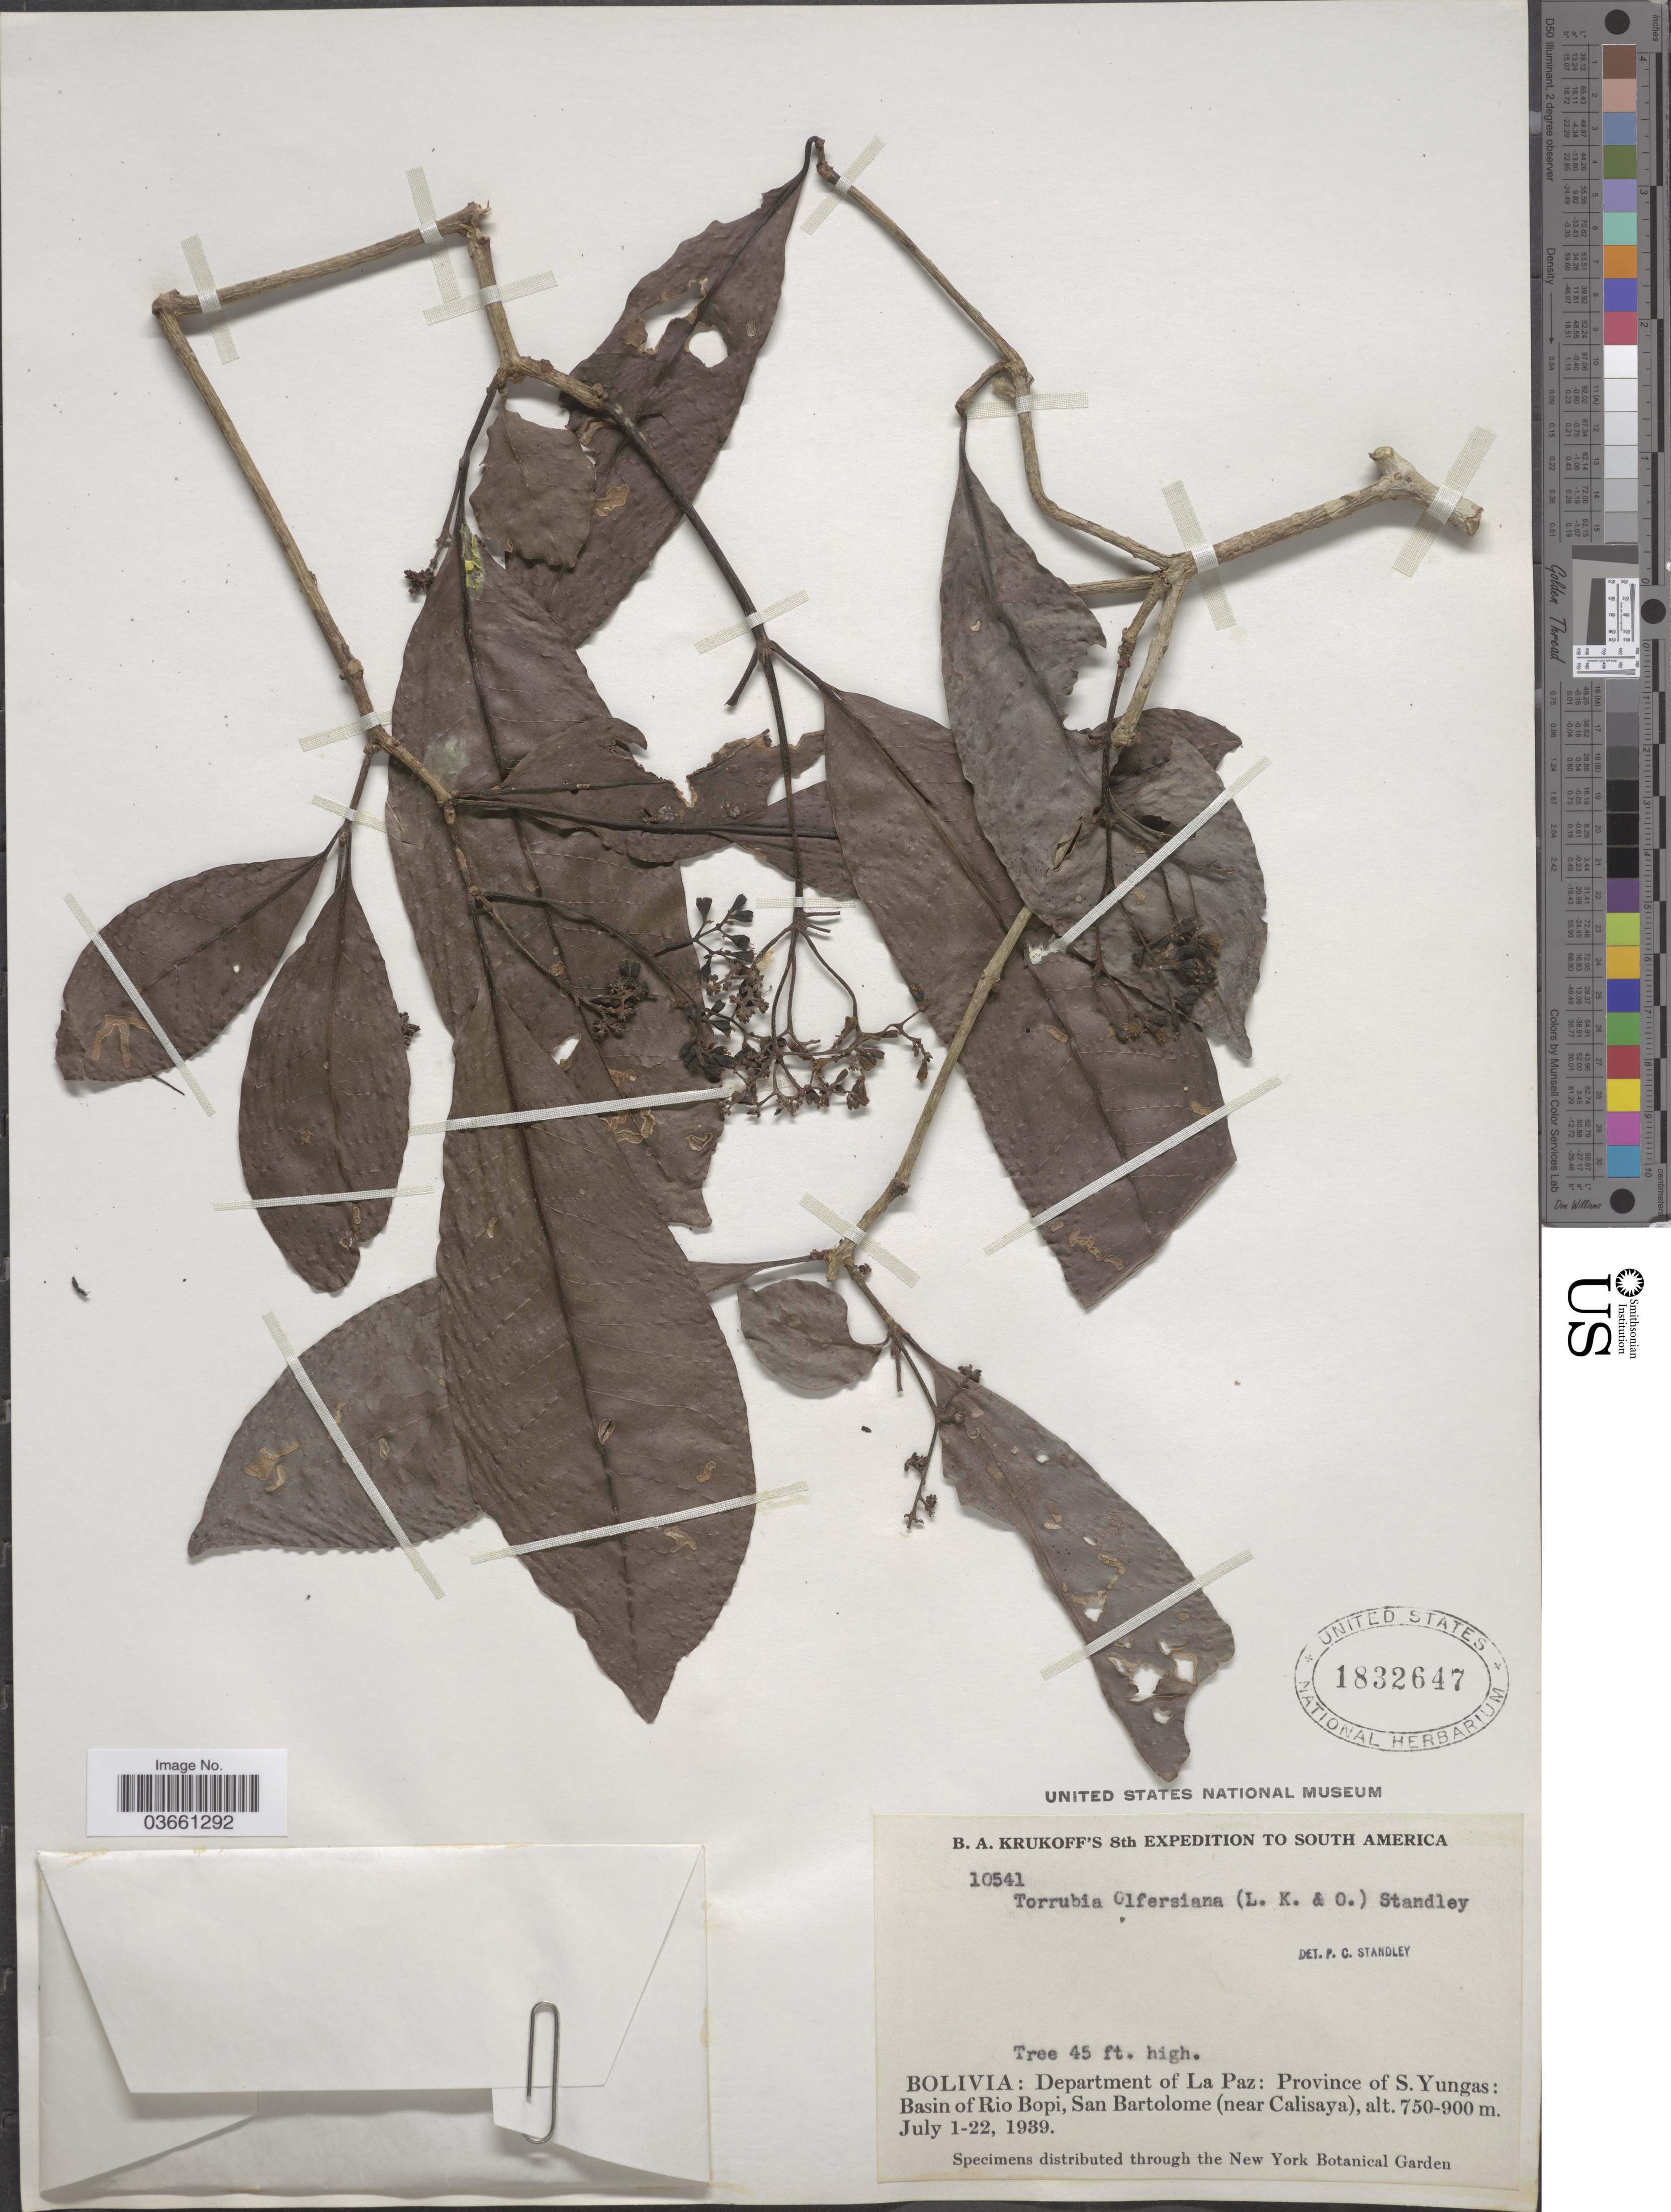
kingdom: Plantae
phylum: Tracheophyta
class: Magnoliopsida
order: Caryophyllales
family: Nyctaginaceae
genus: Guapira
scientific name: Guapira opposita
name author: (Vell.) Reitz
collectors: B. A. Krukoff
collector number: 10541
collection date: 1939-07-01/1939-07-22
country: Bolivia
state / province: La Paz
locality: Department of La Paz: Province of S. Yungas: Basin of Rio Bopi, San Bartolome (near Calisaya).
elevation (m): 750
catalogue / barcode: US 1832647